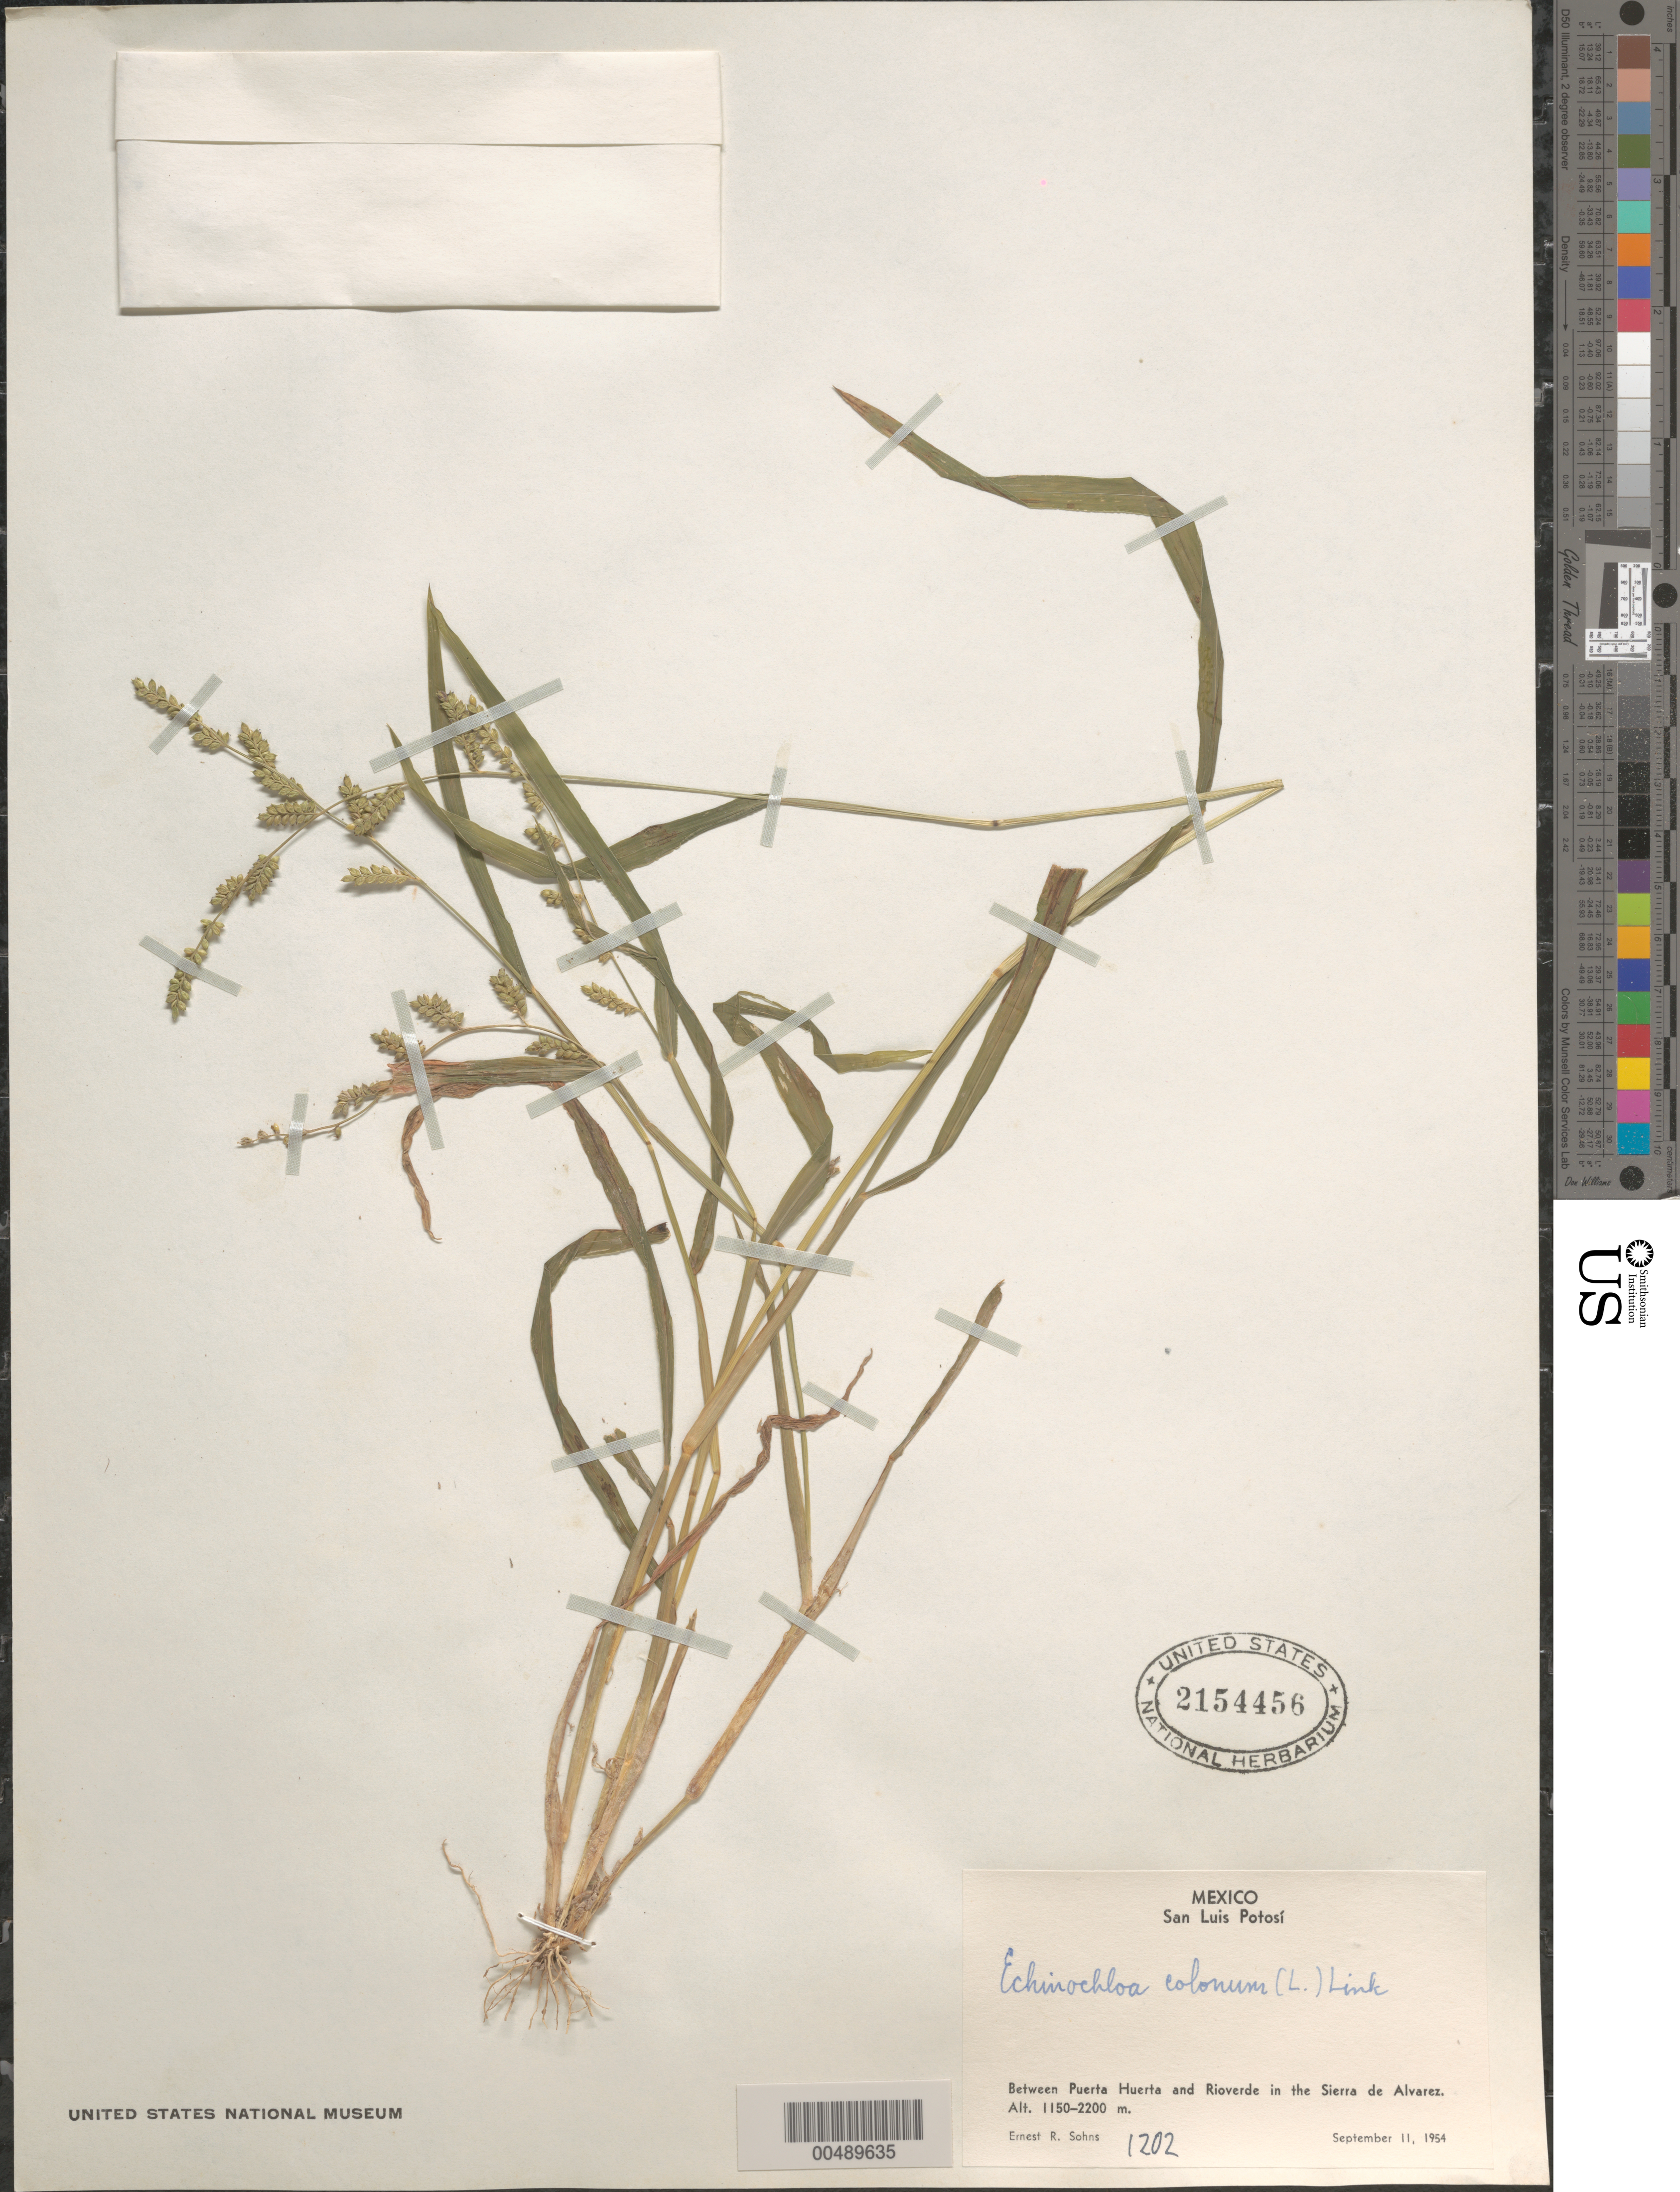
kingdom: Plantae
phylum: Tracheophyta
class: Liliopsida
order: Poales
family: Poaceae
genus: Echinochloa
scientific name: Echinochloa colona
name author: (L.) Link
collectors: E. R. Sohns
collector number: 1202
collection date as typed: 11 Sep 1954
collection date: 1954-09-11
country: Mexico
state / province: San Luis Potosi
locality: Between Puerta Huerta and Rioverde in the Sierra de Alvarez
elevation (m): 1150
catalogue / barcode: US 2154456